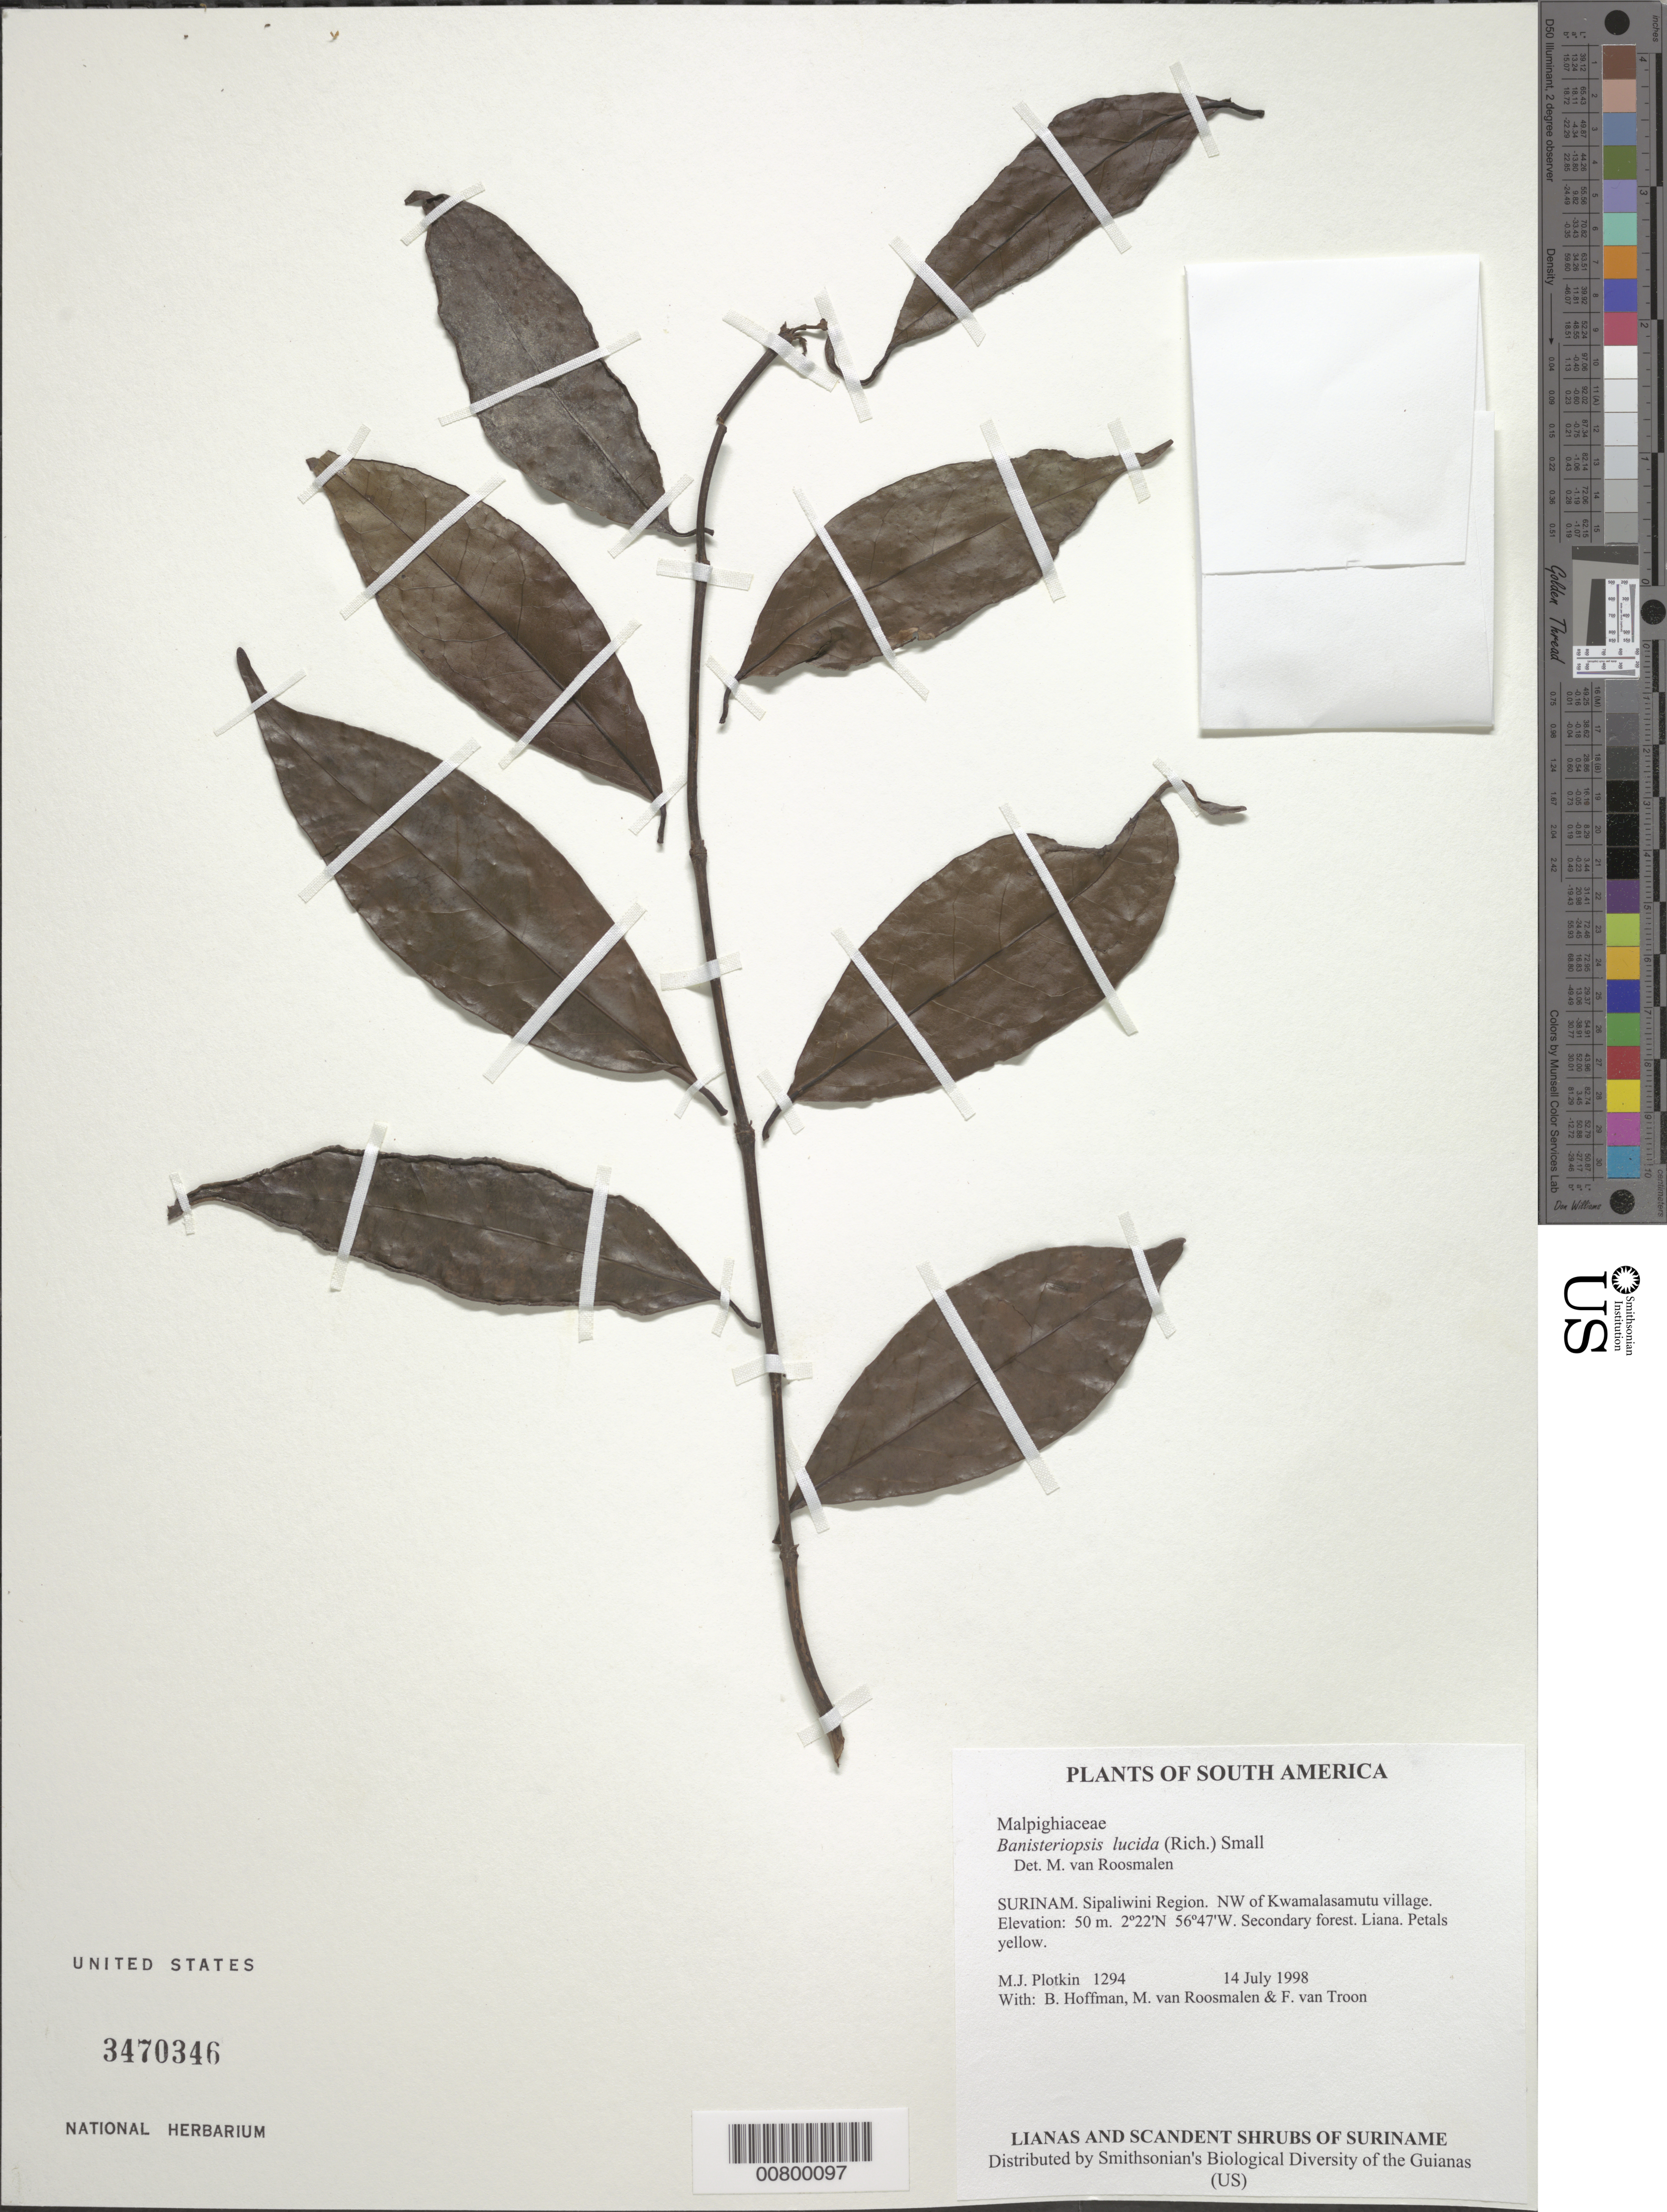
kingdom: Plantae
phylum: Tracheophyta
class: Magnoliopsida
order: Malpighiales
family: Malpighiaceae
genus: Banisteriopsis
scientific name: Banisteriopsis lucida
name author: (Rich.) Small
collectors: M. Plotkin, B. Hoffman, M. Van Roosmalen & F. Van Troon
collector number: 1294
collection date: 1998-07-14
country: Suriname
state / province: Sipaliwini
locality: NW of Kwamalasamutu village.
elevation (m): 50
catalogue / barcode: US 3470346